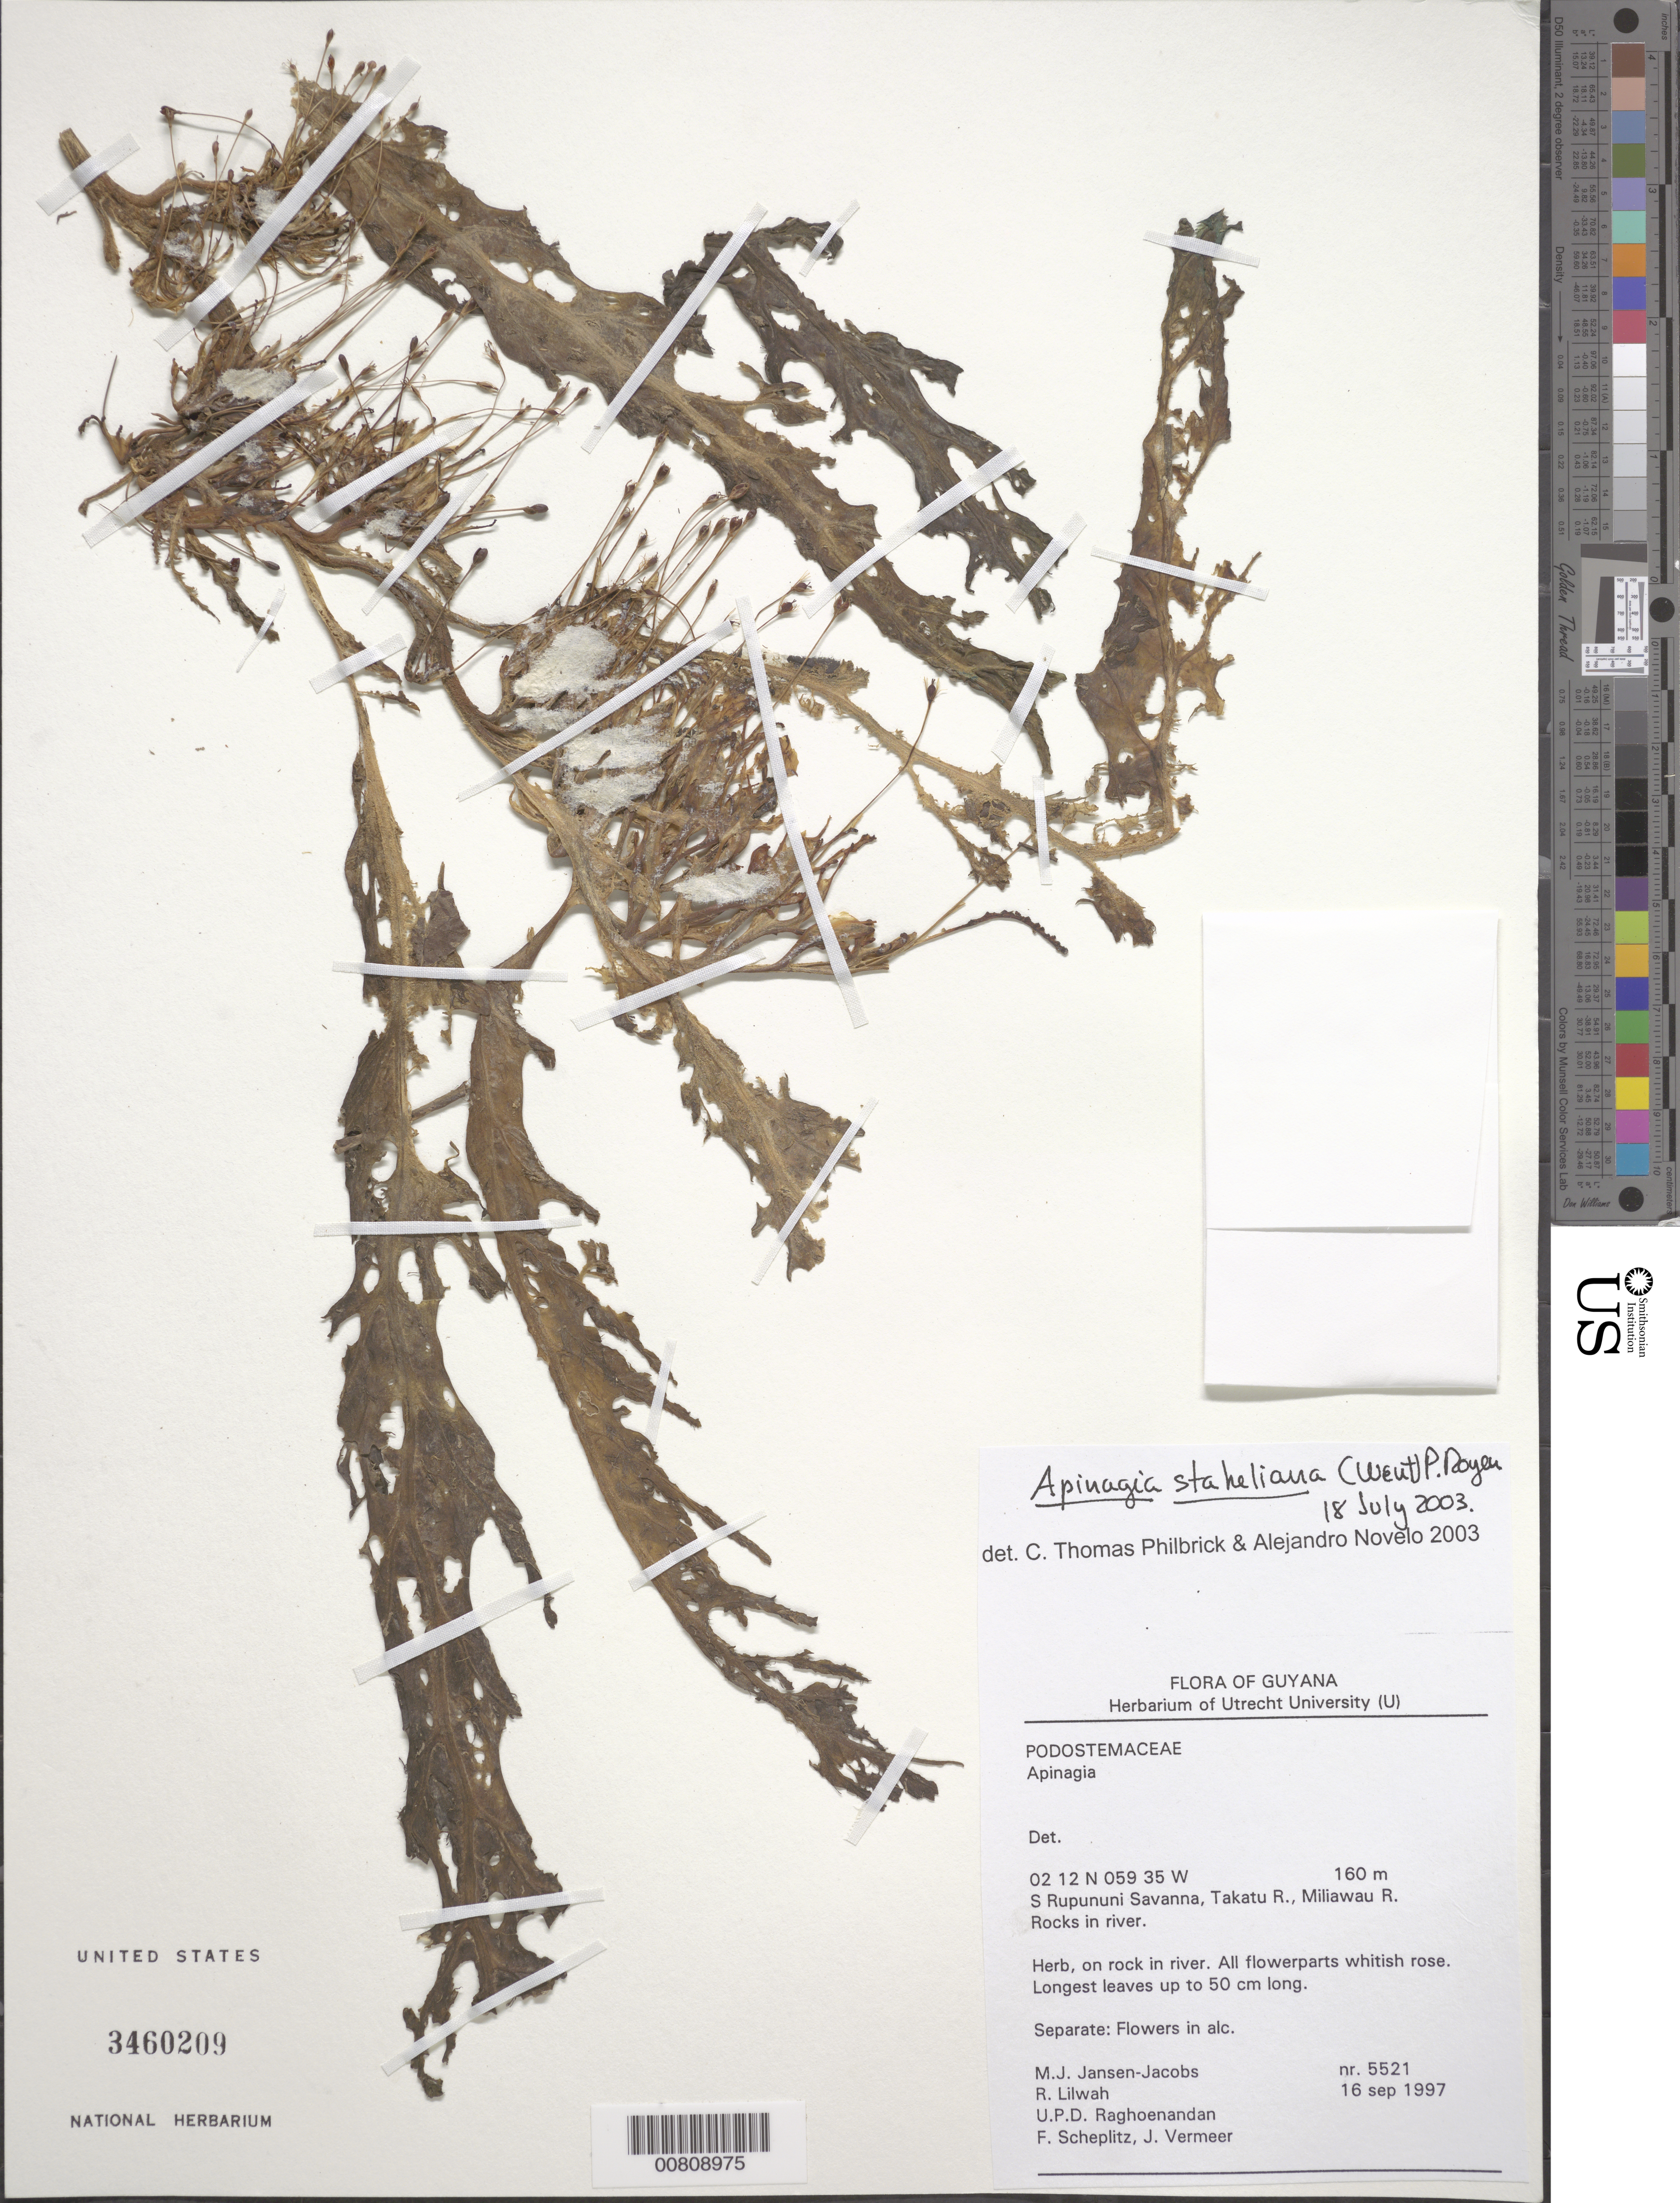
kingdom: Plantae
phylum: Tracheophyta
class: Magnoliopsida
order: Malpighiales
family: Podostemaceae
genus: Apinagia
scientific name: Apinagia staheliana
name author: (Went) P. Royen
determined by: Philbrick, C. T.; Novelo, A.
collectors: M. J. Jansen-Jacobs, R. Lilwah, U. Raghoenandan, F. Scheplitz & J. Vermeer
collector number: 5521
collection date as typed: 16-Sep-97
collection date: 1997-09-16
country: Guyana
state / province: U. Takutu-U. Essequibo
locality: S. Rupununi savanna, Takutu and Miliawau Rivers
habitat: Rocks in river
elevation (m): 160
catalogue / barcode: US 3460209